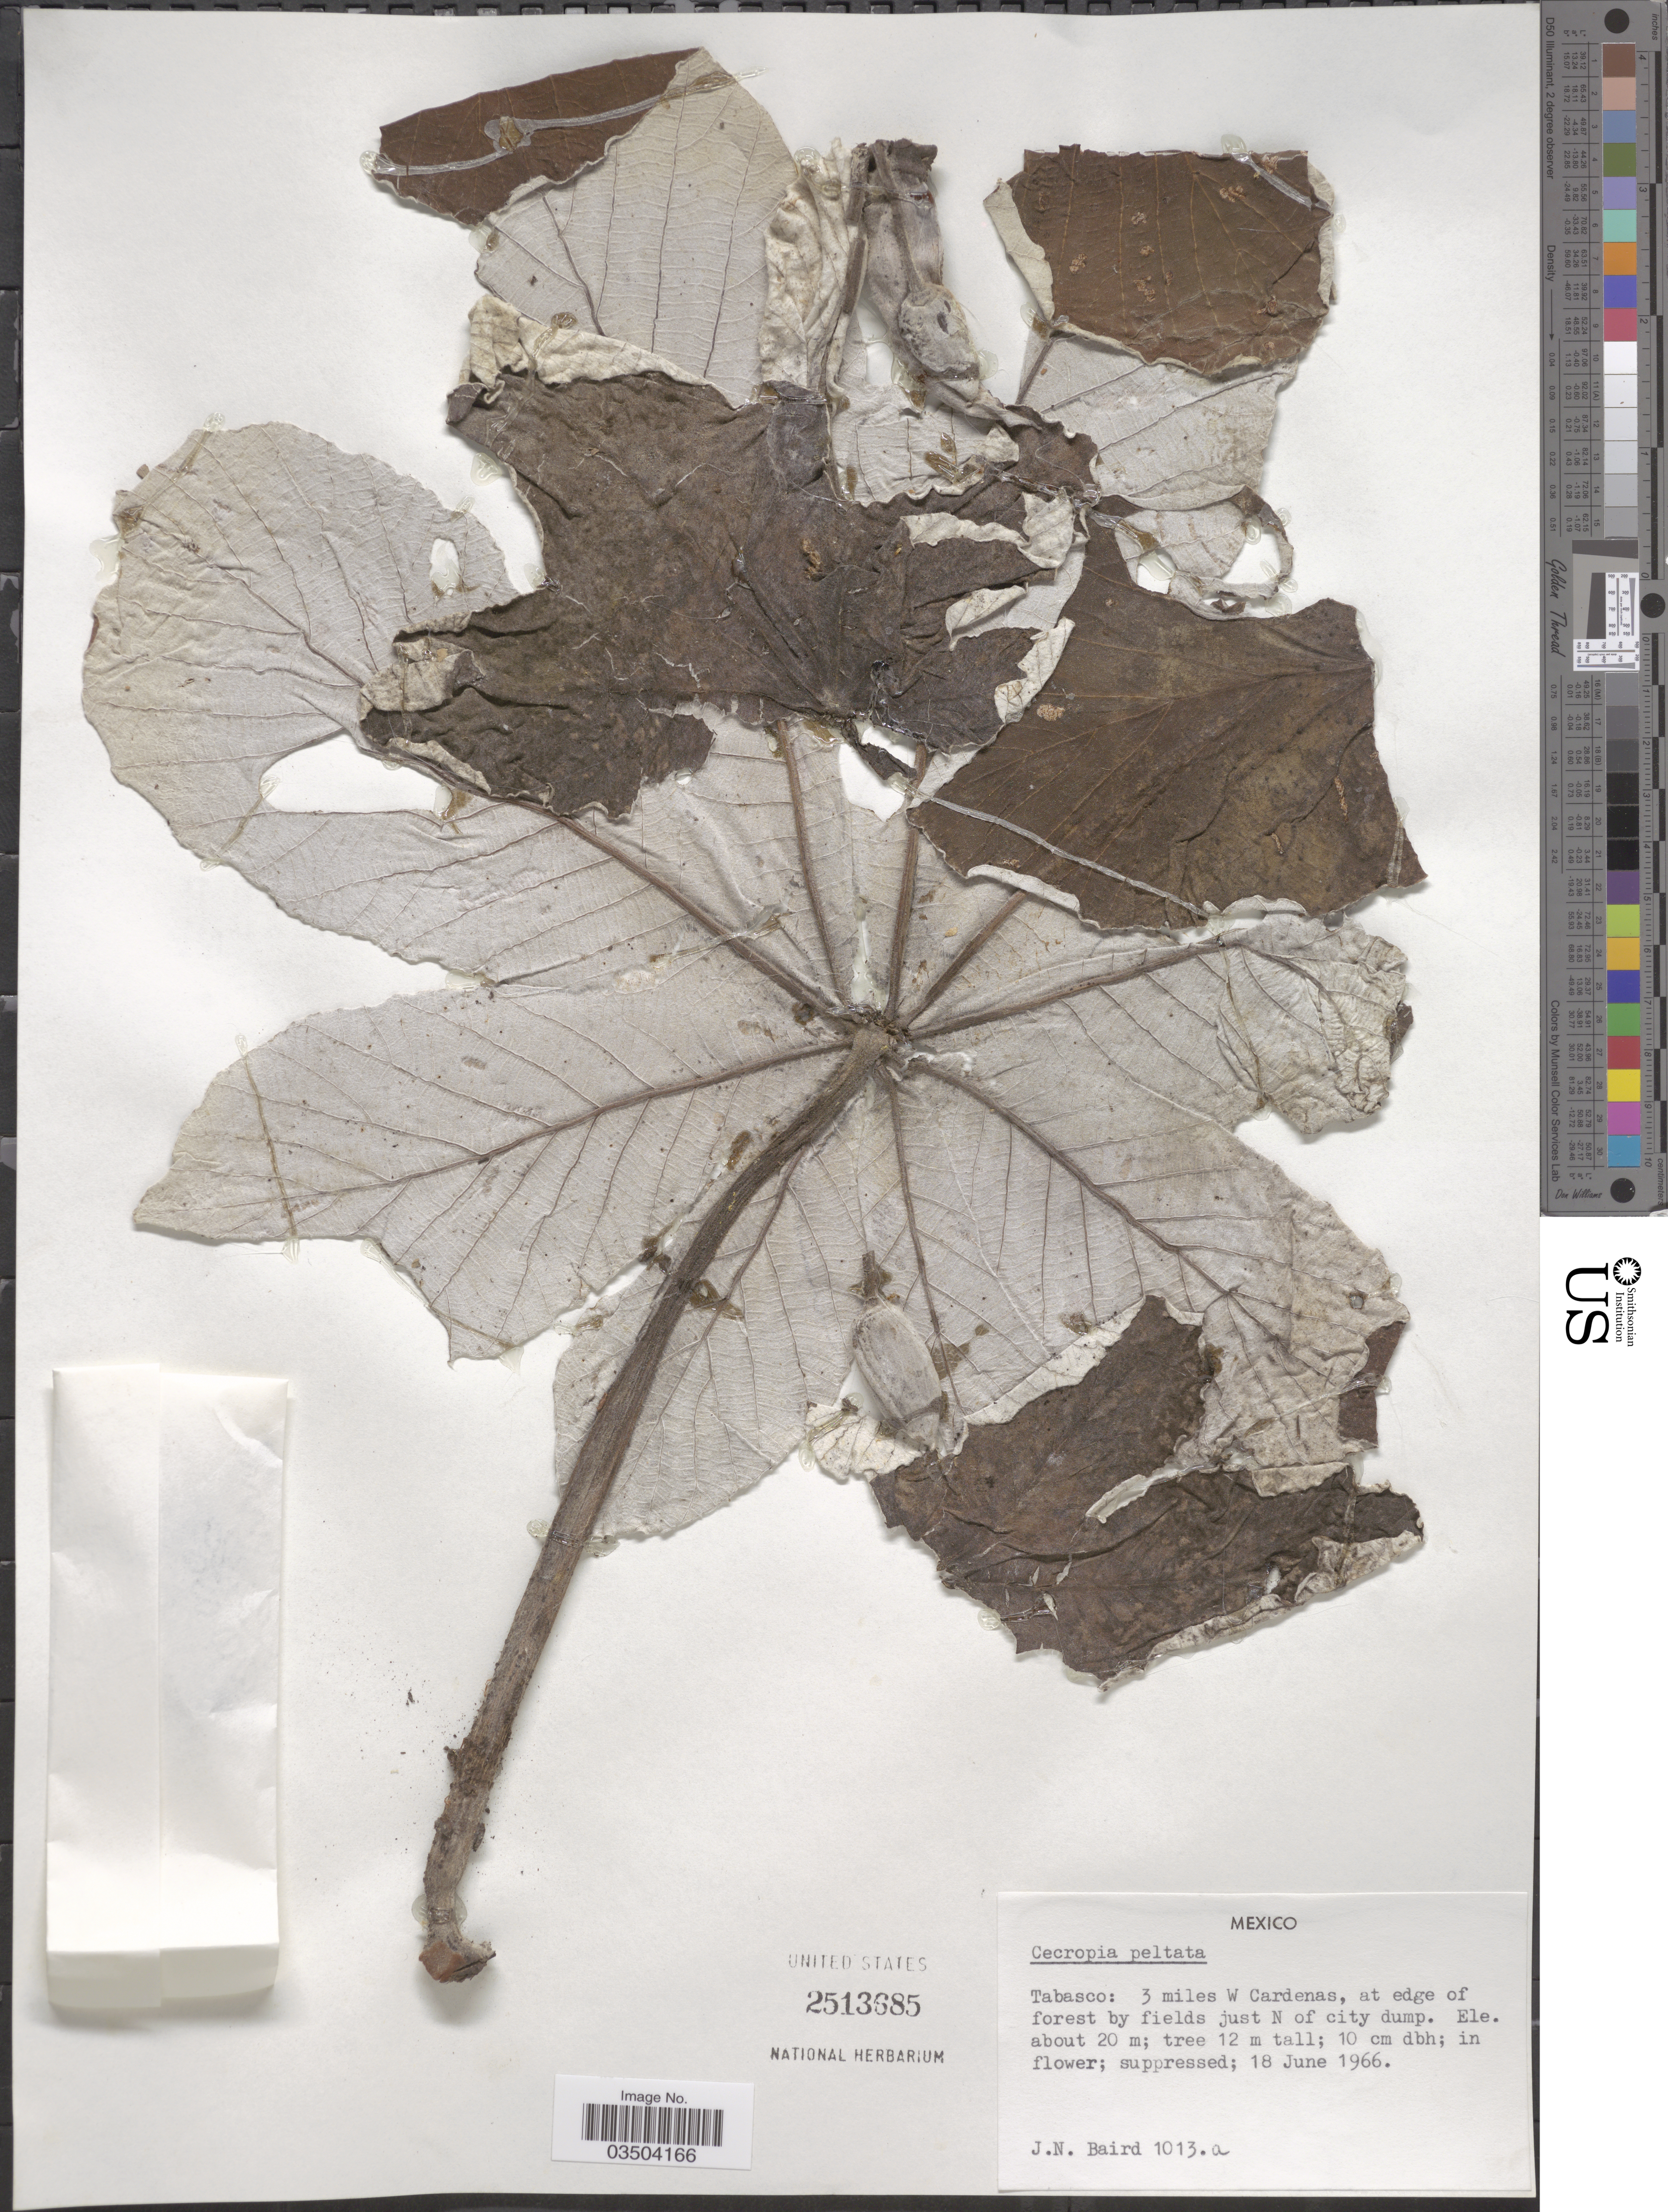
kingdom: Plantae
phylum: Tracheophyta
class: Magnoliopsida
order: Rosales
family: Urticaceae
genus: Cecropia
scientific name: Cecropia peltata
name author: L.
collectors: J. Baird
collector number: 1013a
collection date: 1966-06-18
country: Mexico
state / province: Tabasco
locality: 3 miles W Cardenas, at edge of forest by fields just N of city dump.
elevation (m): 20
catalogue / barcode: US 2513685